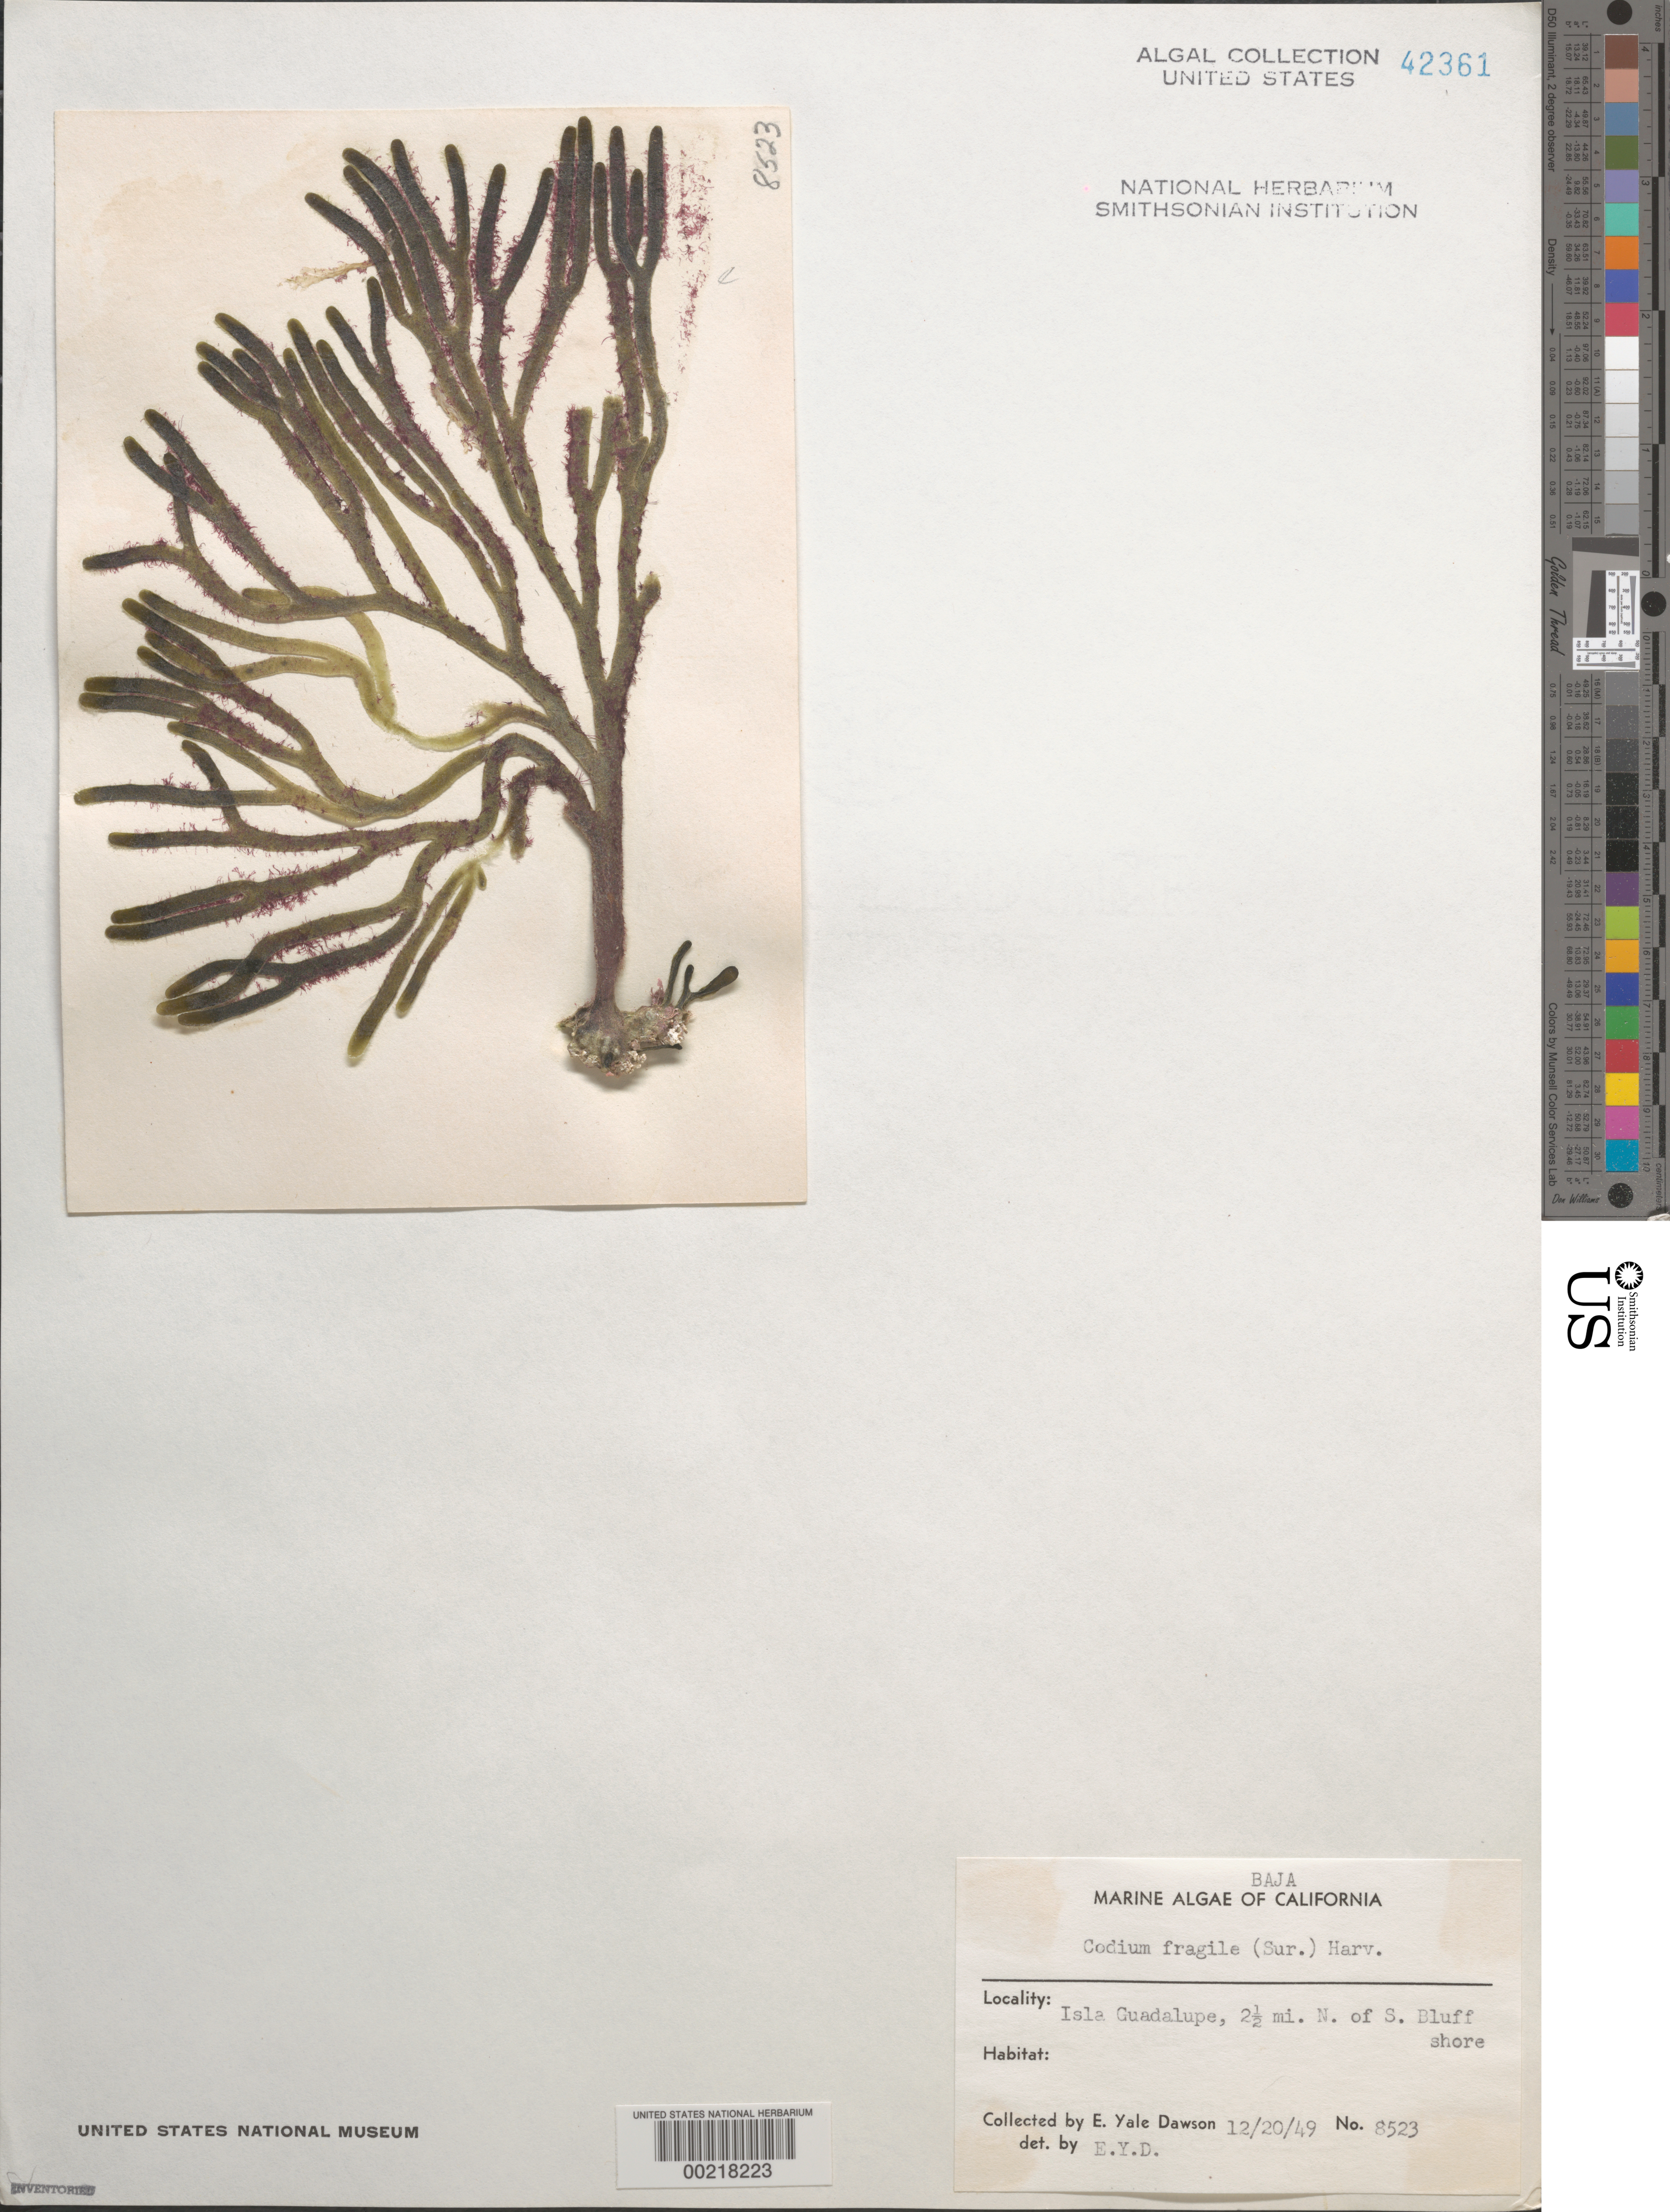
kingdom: Plantae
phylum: Chlorophyta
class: Ulvophyceae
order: Bryopsidales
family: Codiaceae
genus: Codium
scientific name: Codium fragile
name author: (Suringar) P. Hariot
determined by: Dawson, E. Y.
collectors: E. Y. Dawson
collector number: EYD 8523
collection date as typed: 20 Dec 1949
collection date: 1949-12-20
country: Mexico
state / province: Baja California Norte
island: Isla Guadalupe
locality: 2.5 miles north of South Bluff shore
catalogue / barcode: US 42361